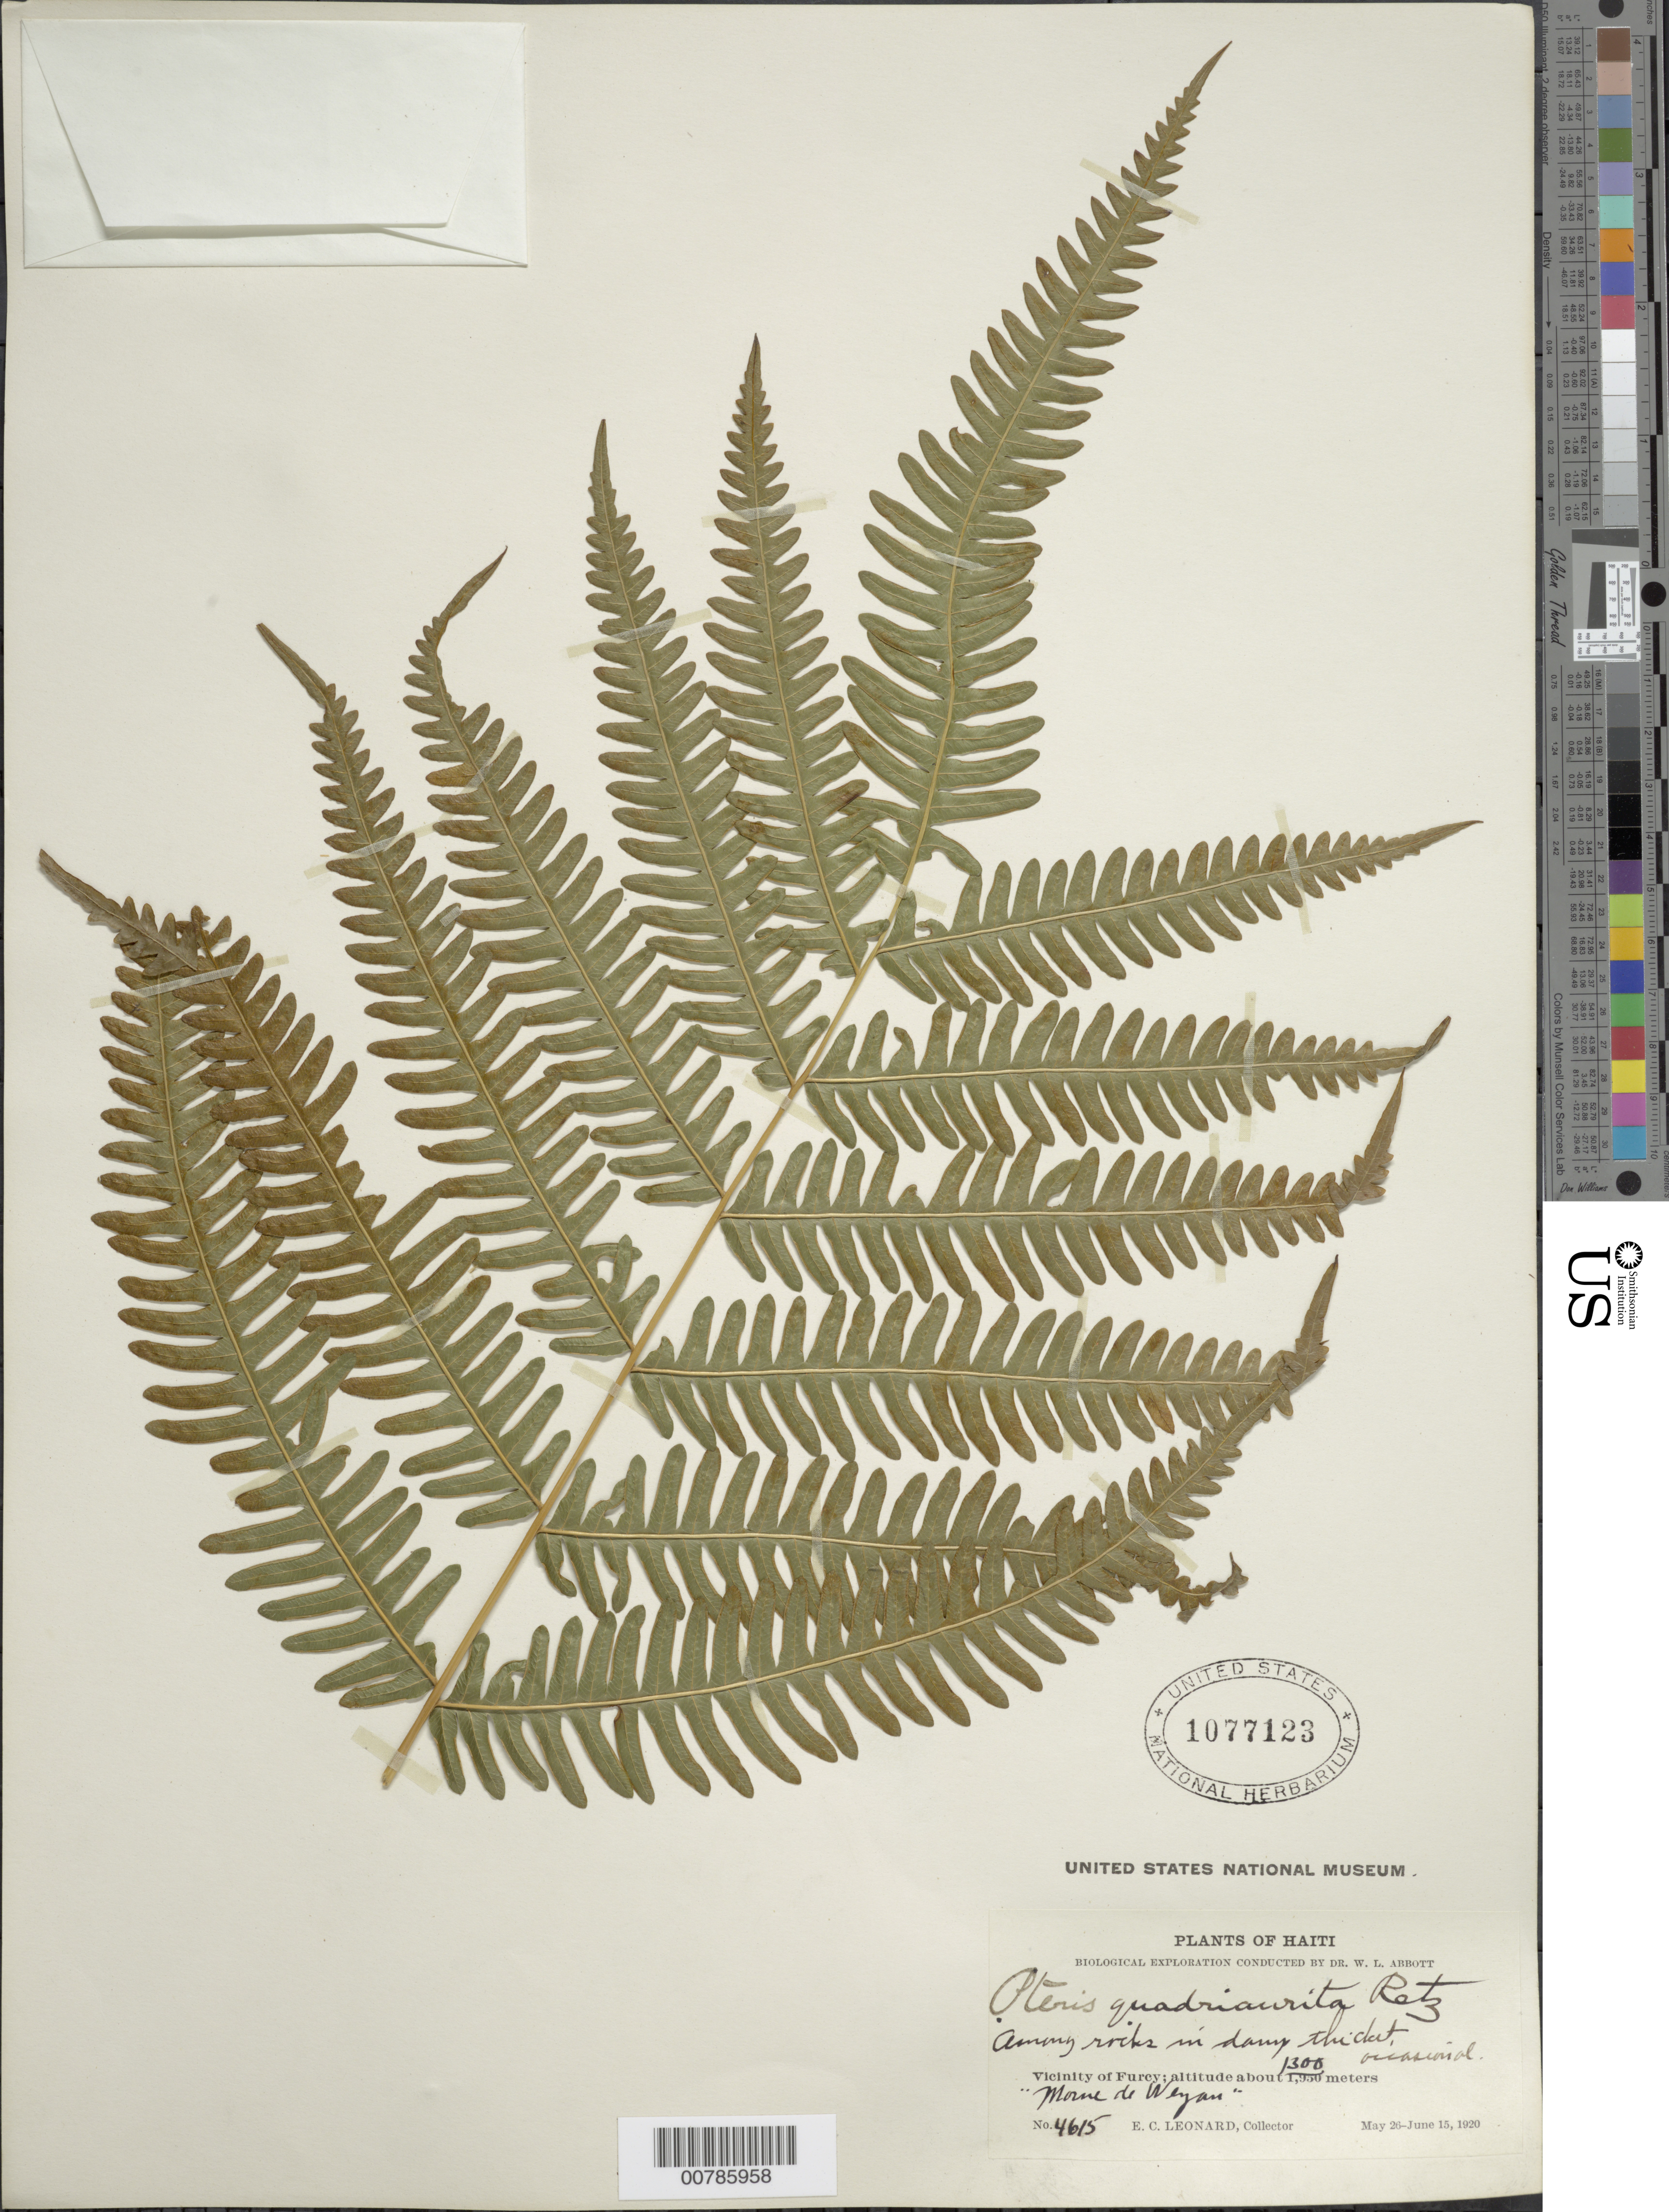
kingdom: Plantae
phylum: Tracheophyta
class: Polypodiopsida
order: Polypodiales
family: Pteridaceae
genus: Pteris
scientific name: Pteris quadriaurita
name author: Retz.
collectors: E. C. Leonard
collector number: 4615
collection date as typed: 26 May 1920 15 Jun 1920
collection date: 1920-05-26/1920-06-15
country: Haiti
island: Hispaniola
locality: Furcy, vicinity; Morne de Weyan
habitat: Among rocks in damp thicket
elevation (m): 1300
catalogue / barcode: US 1077123